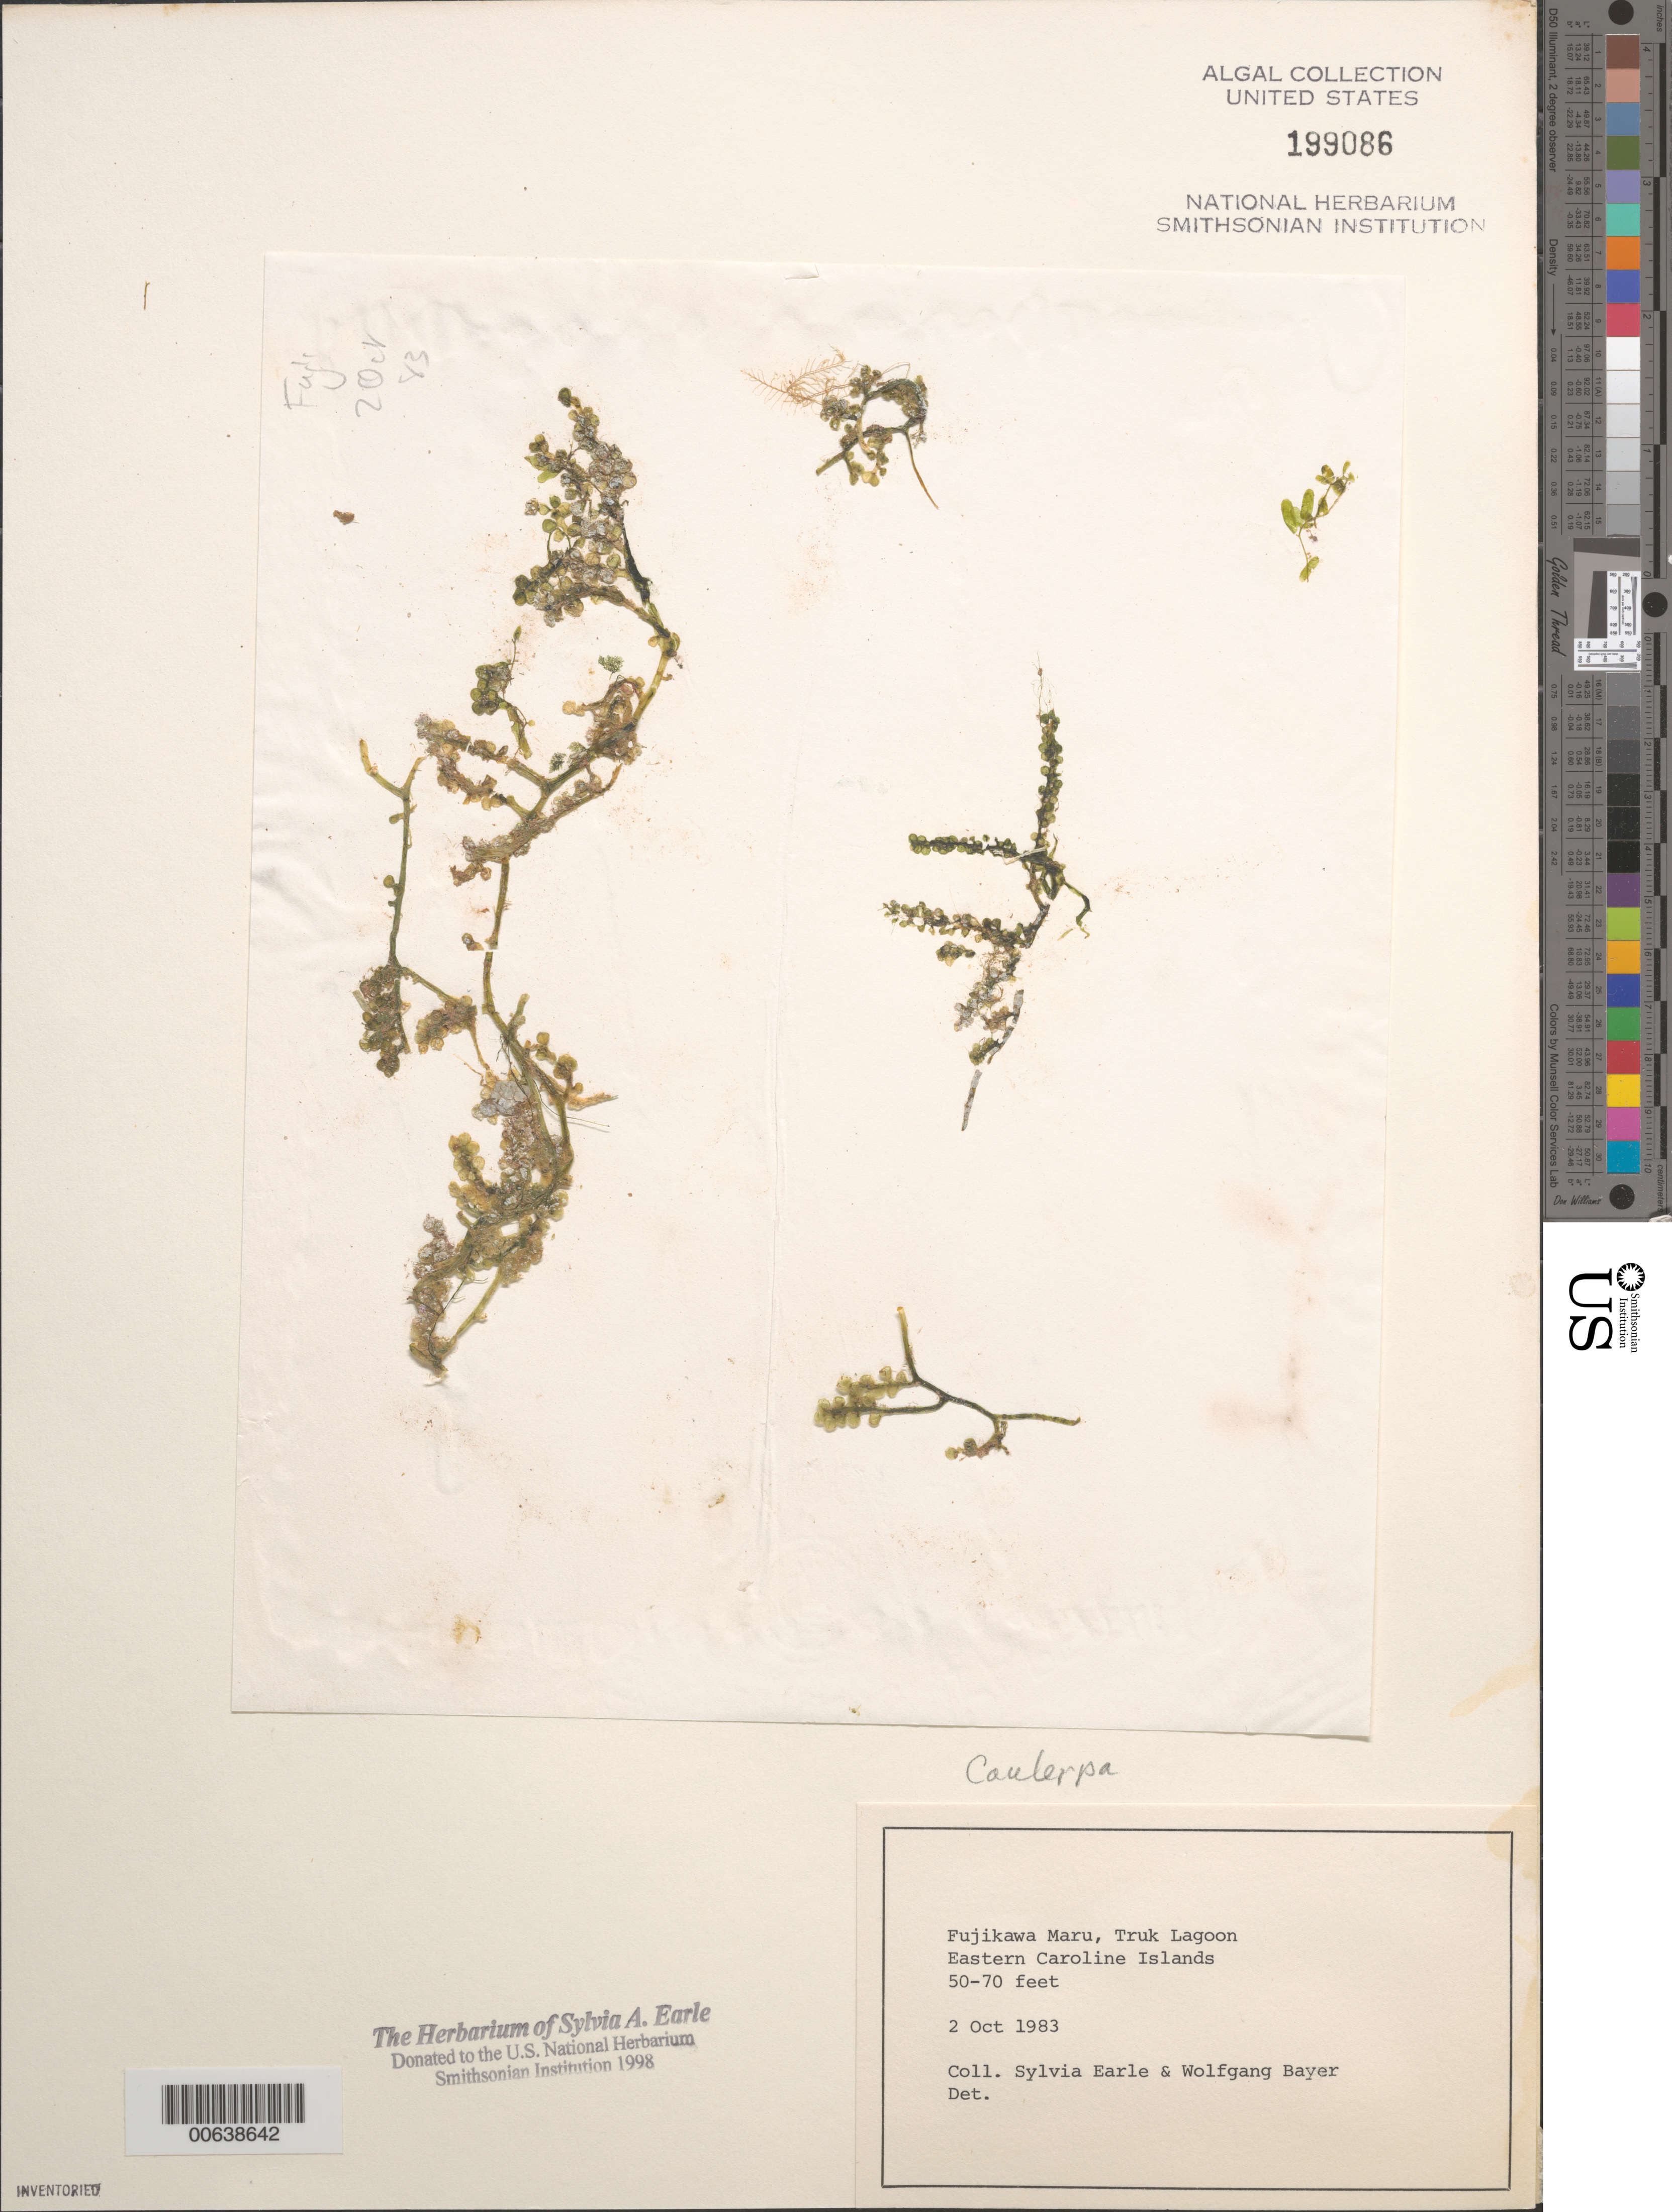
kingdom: Plantae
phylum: Chlorophyta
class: Ulvophyceae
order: Bryopsidales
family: Caulerpaceae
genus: Caulerpa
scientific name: Caulerpa sp.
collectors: S. A. Earle & W. Bayer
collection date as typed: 02 Oct 1983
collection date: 1983-10-02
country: Micronesia, Federated States of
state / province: Truk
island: Truk (Chuuk) Is.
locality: Chuuk Lagoon [Truk Lagoon], Fujikawa Maru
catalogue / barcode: US 199086